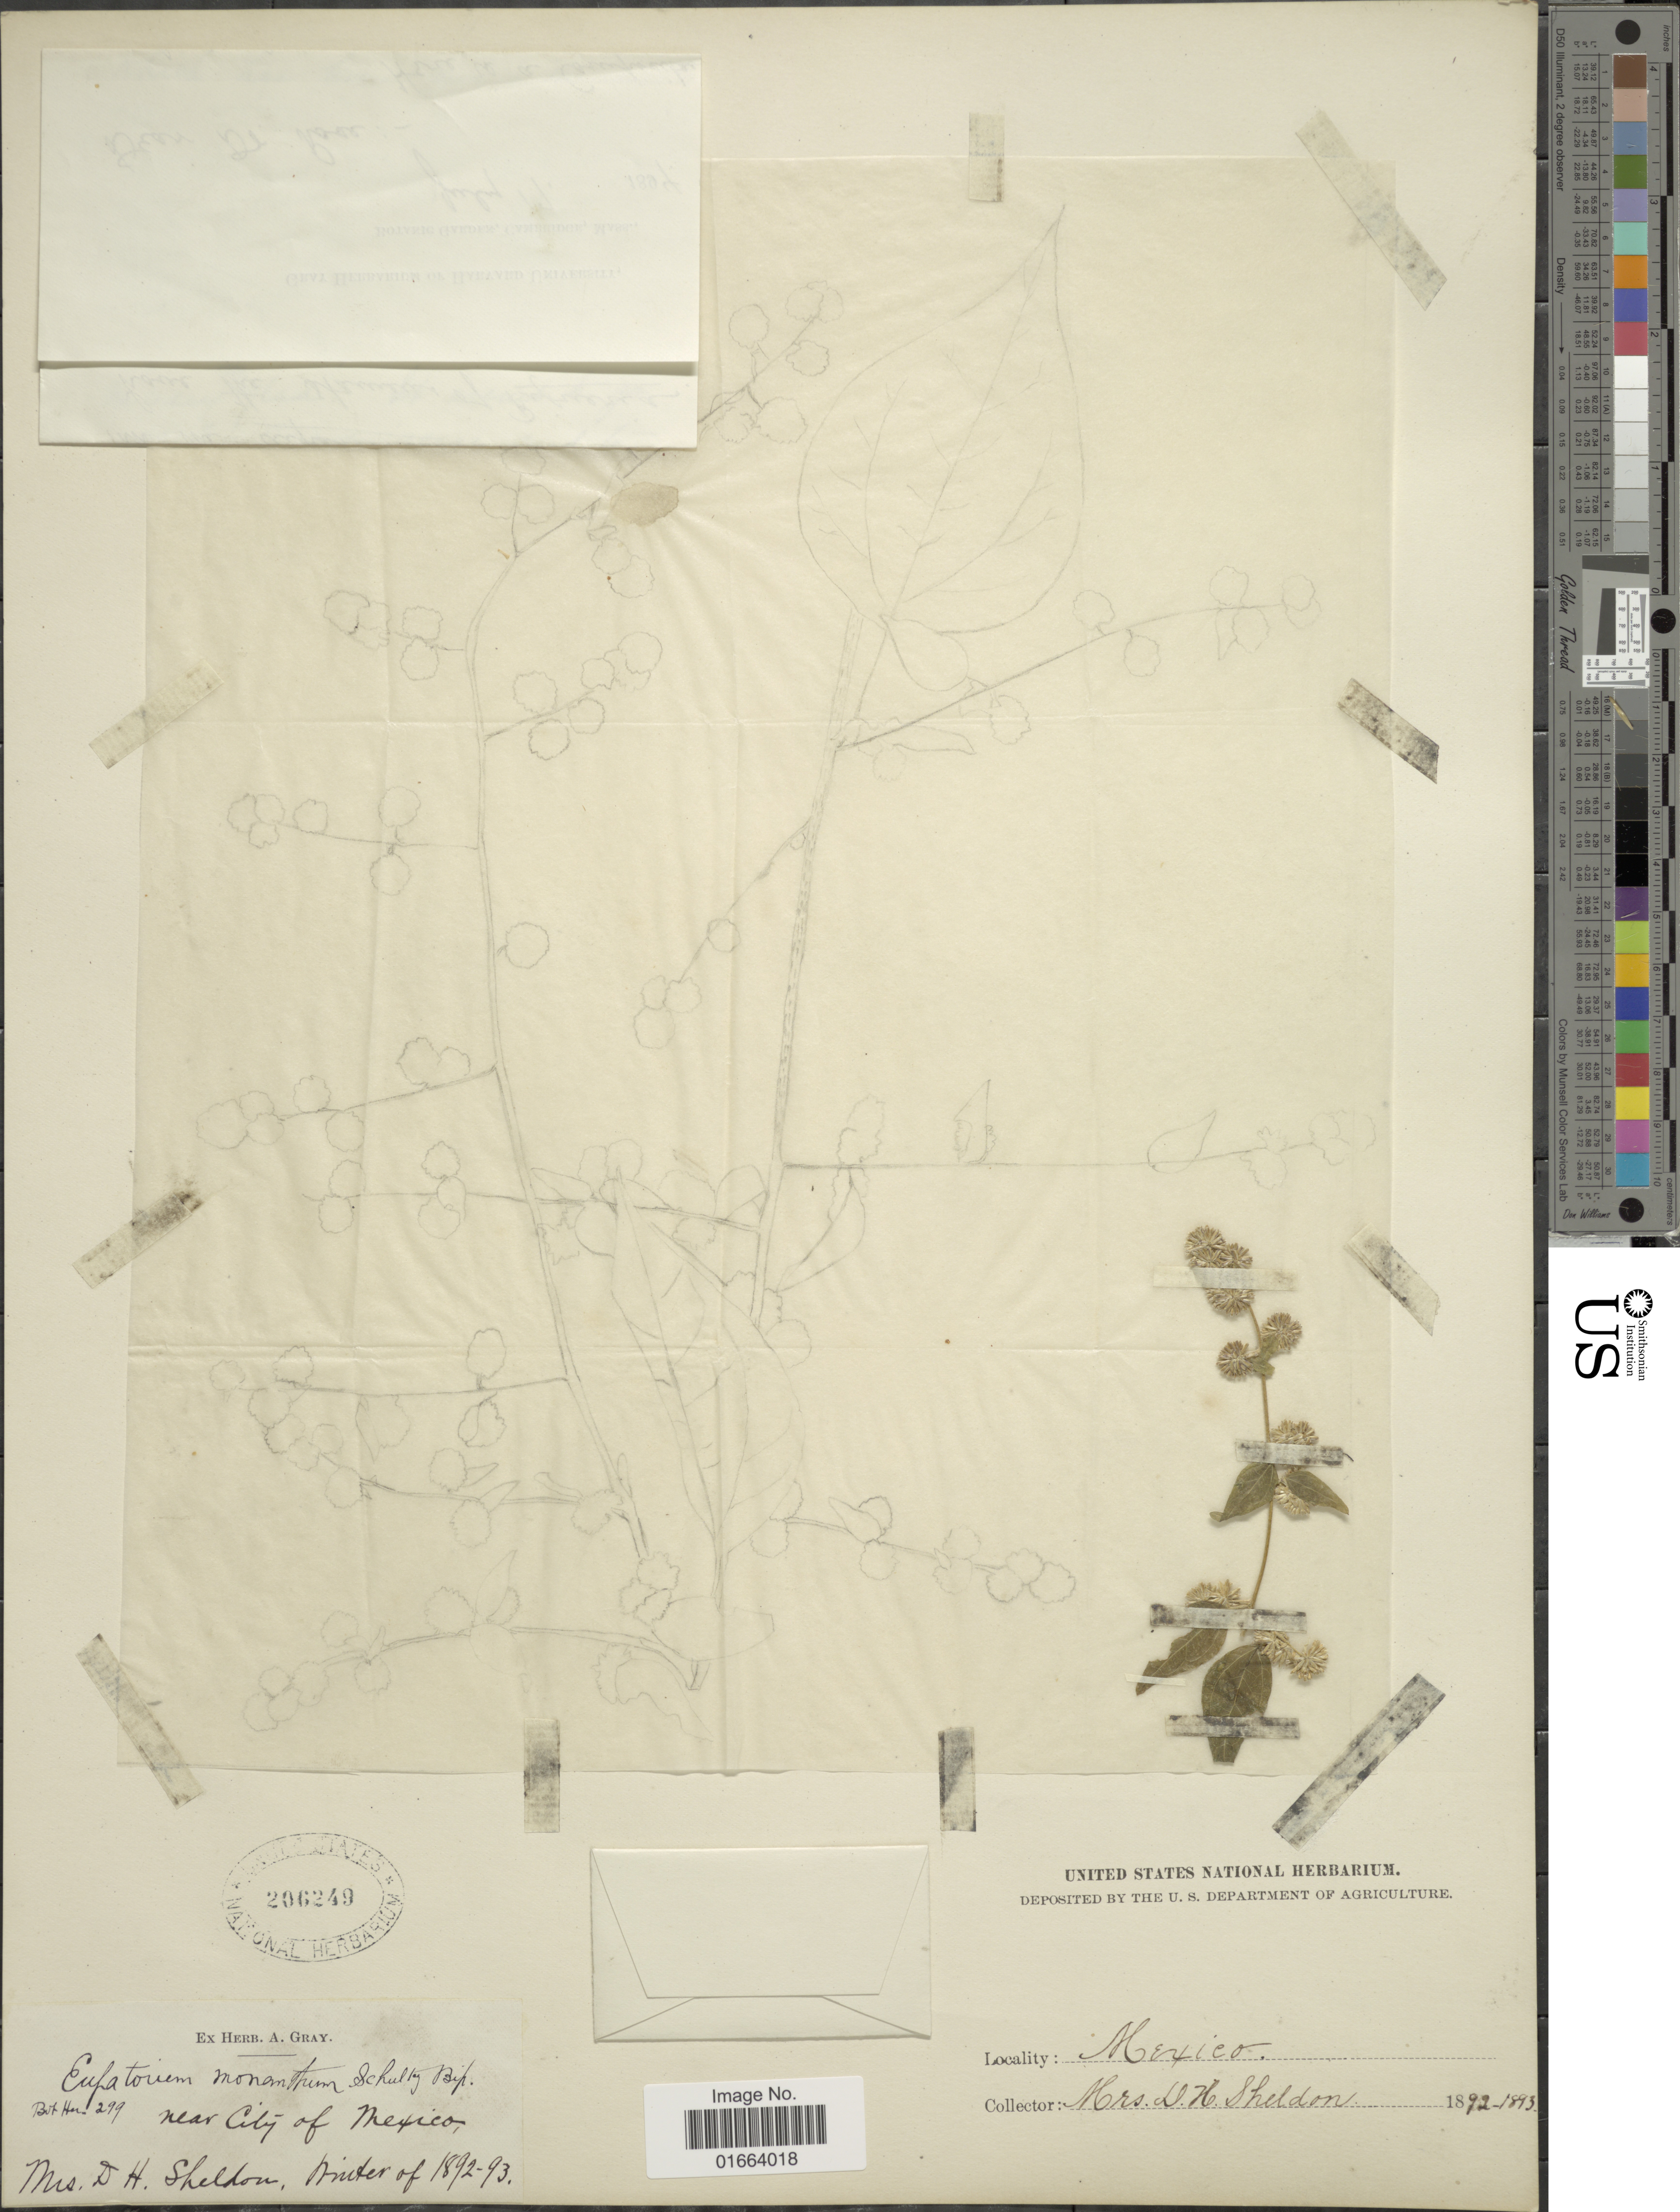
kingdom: Plantae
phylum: Tracheophyta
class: Magnoliopsida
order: Asterales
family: Asteraceae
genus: Neohintonia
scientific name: Neohintonia monantha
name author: (Sch. Bip.) R.M. King & H. Rob.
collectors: D. Sheldon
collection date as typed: winter of 1892-1893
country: Mexico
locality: Near City of Mexico. Bot Her. 299 [unsure placement]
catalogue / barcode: US 206249